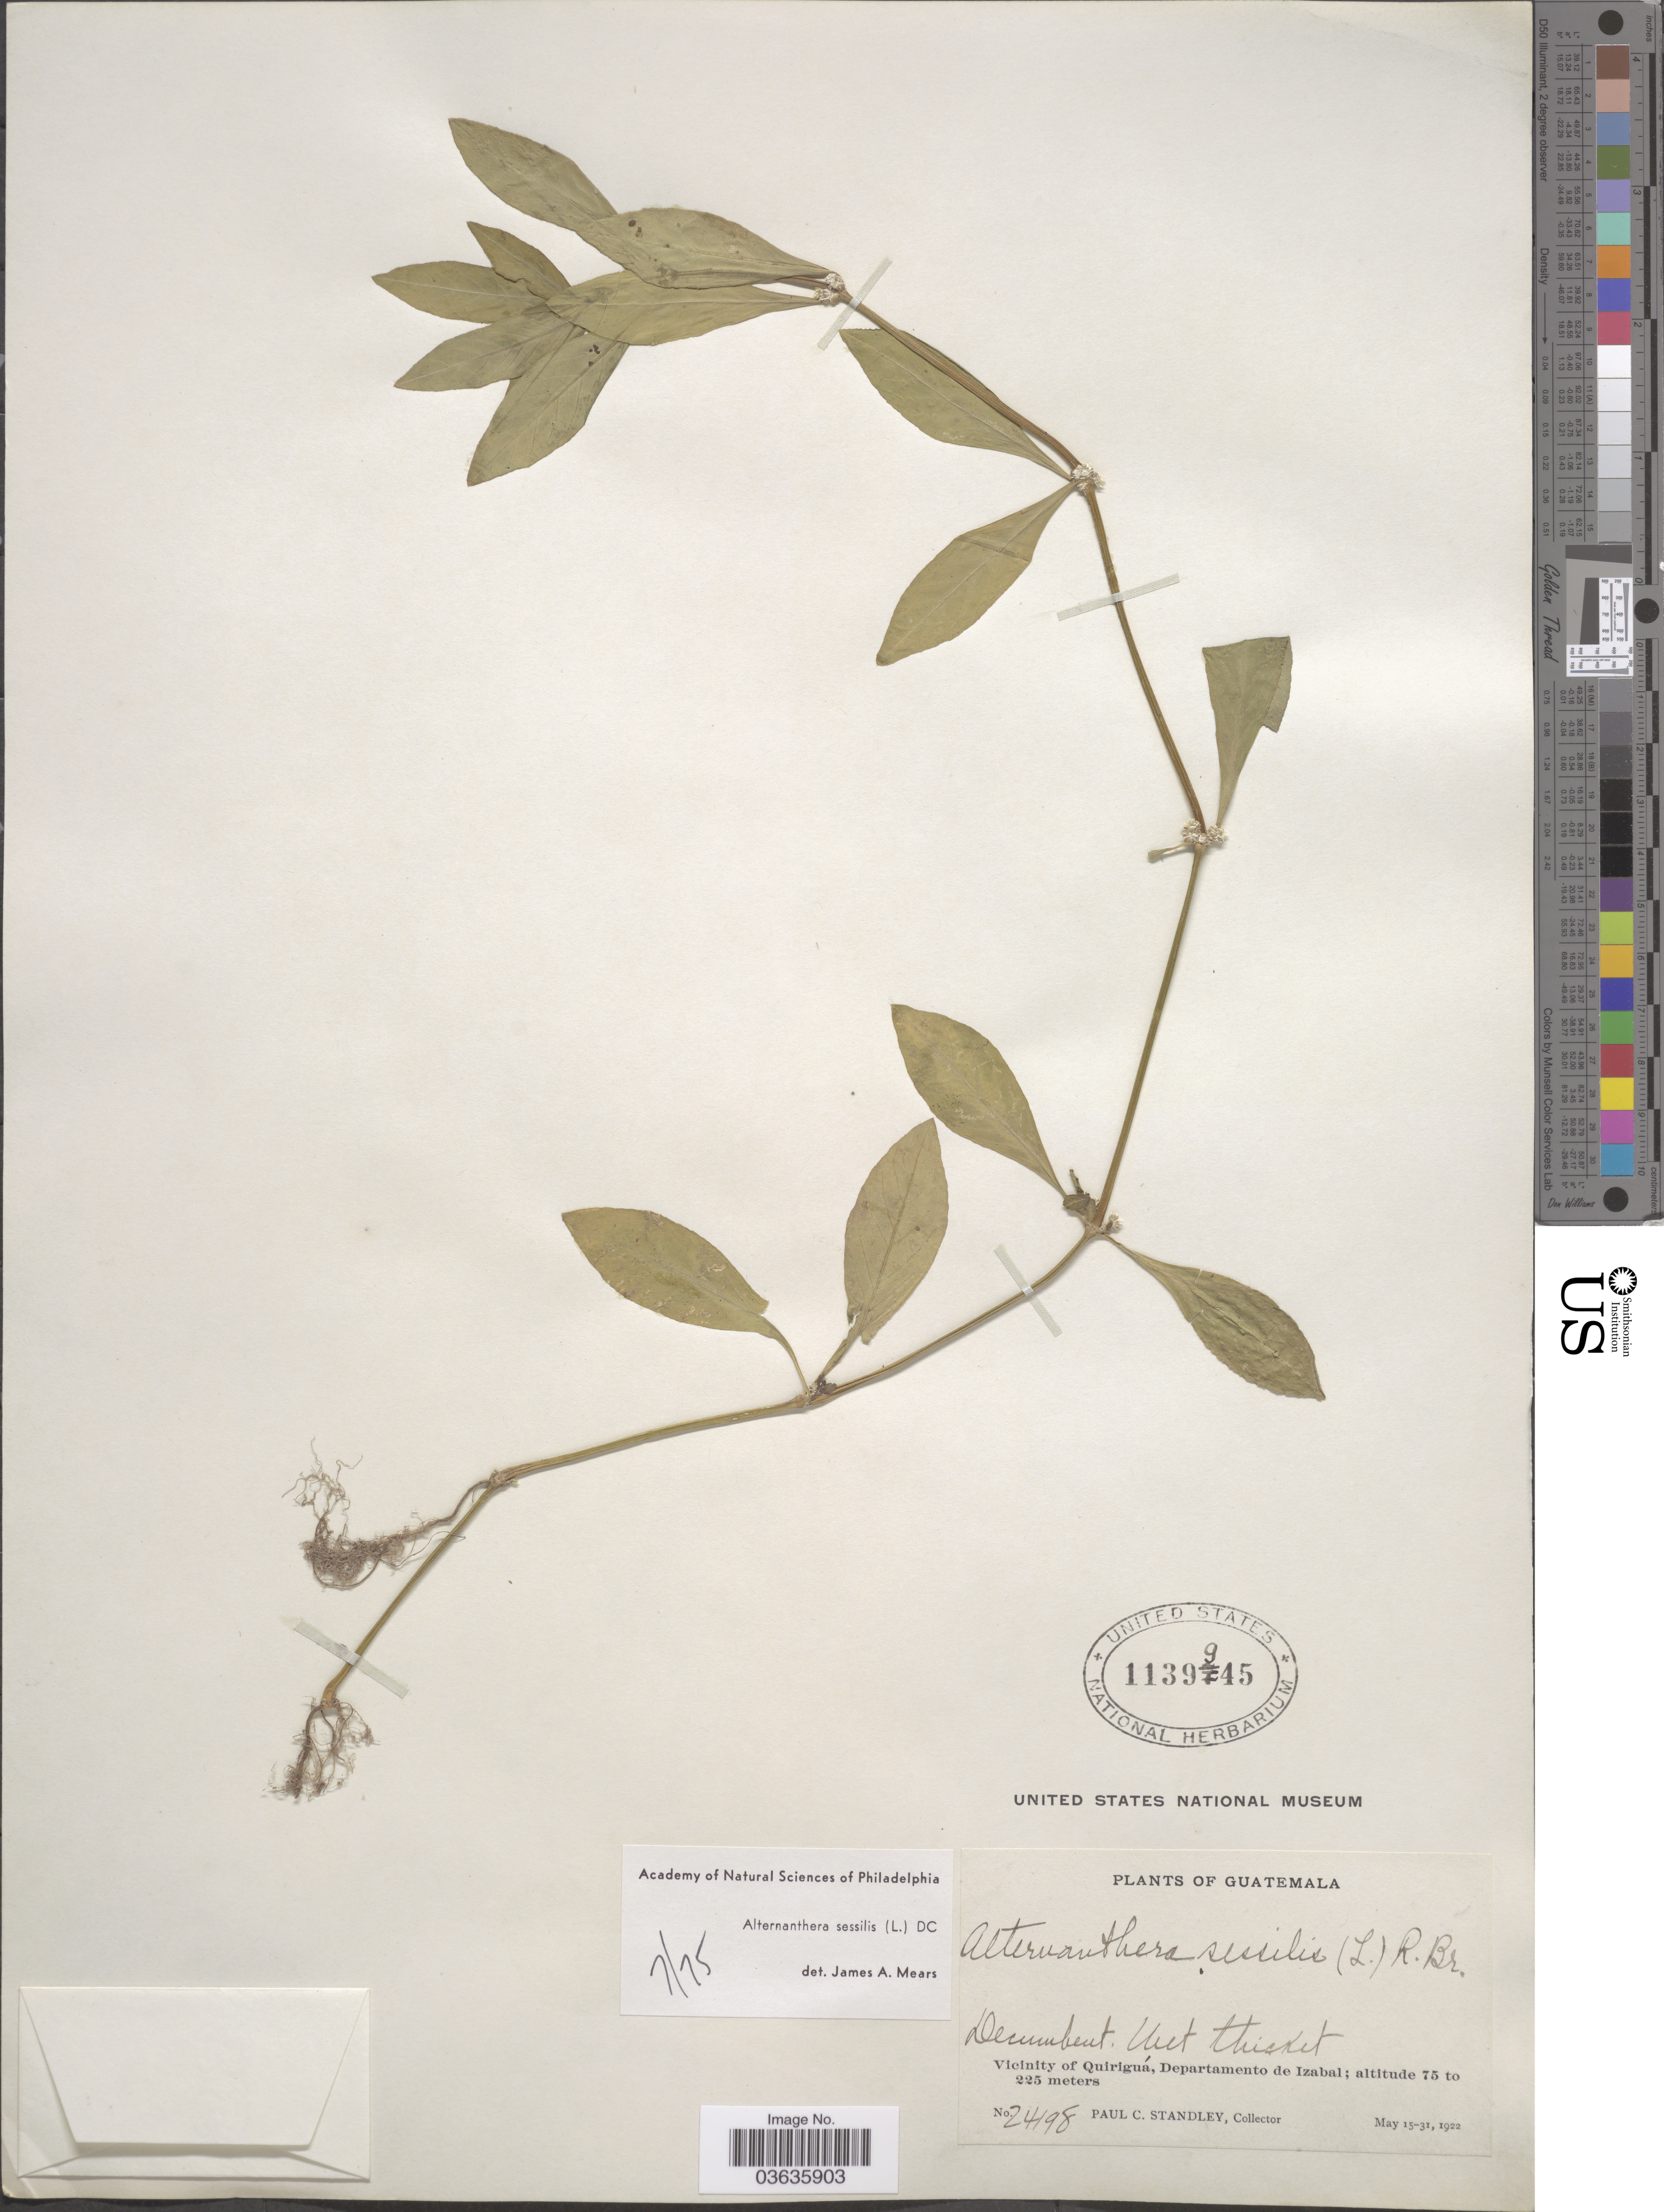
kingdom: Plantae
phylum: Tracheophyta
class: Magnoliopsida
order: Caryophyllales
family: Amaranthaceae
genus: Alternanthera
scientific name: Alternanthera sessilis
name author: (L.) DC.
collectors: P. C. Standley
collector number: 24198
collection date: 1922-05-15/1922-05-31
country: Guatemala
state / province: Izabal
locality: Vicinity of Quiriguá, Departamento de Izabal.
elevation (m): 75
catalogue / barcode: US 1139945